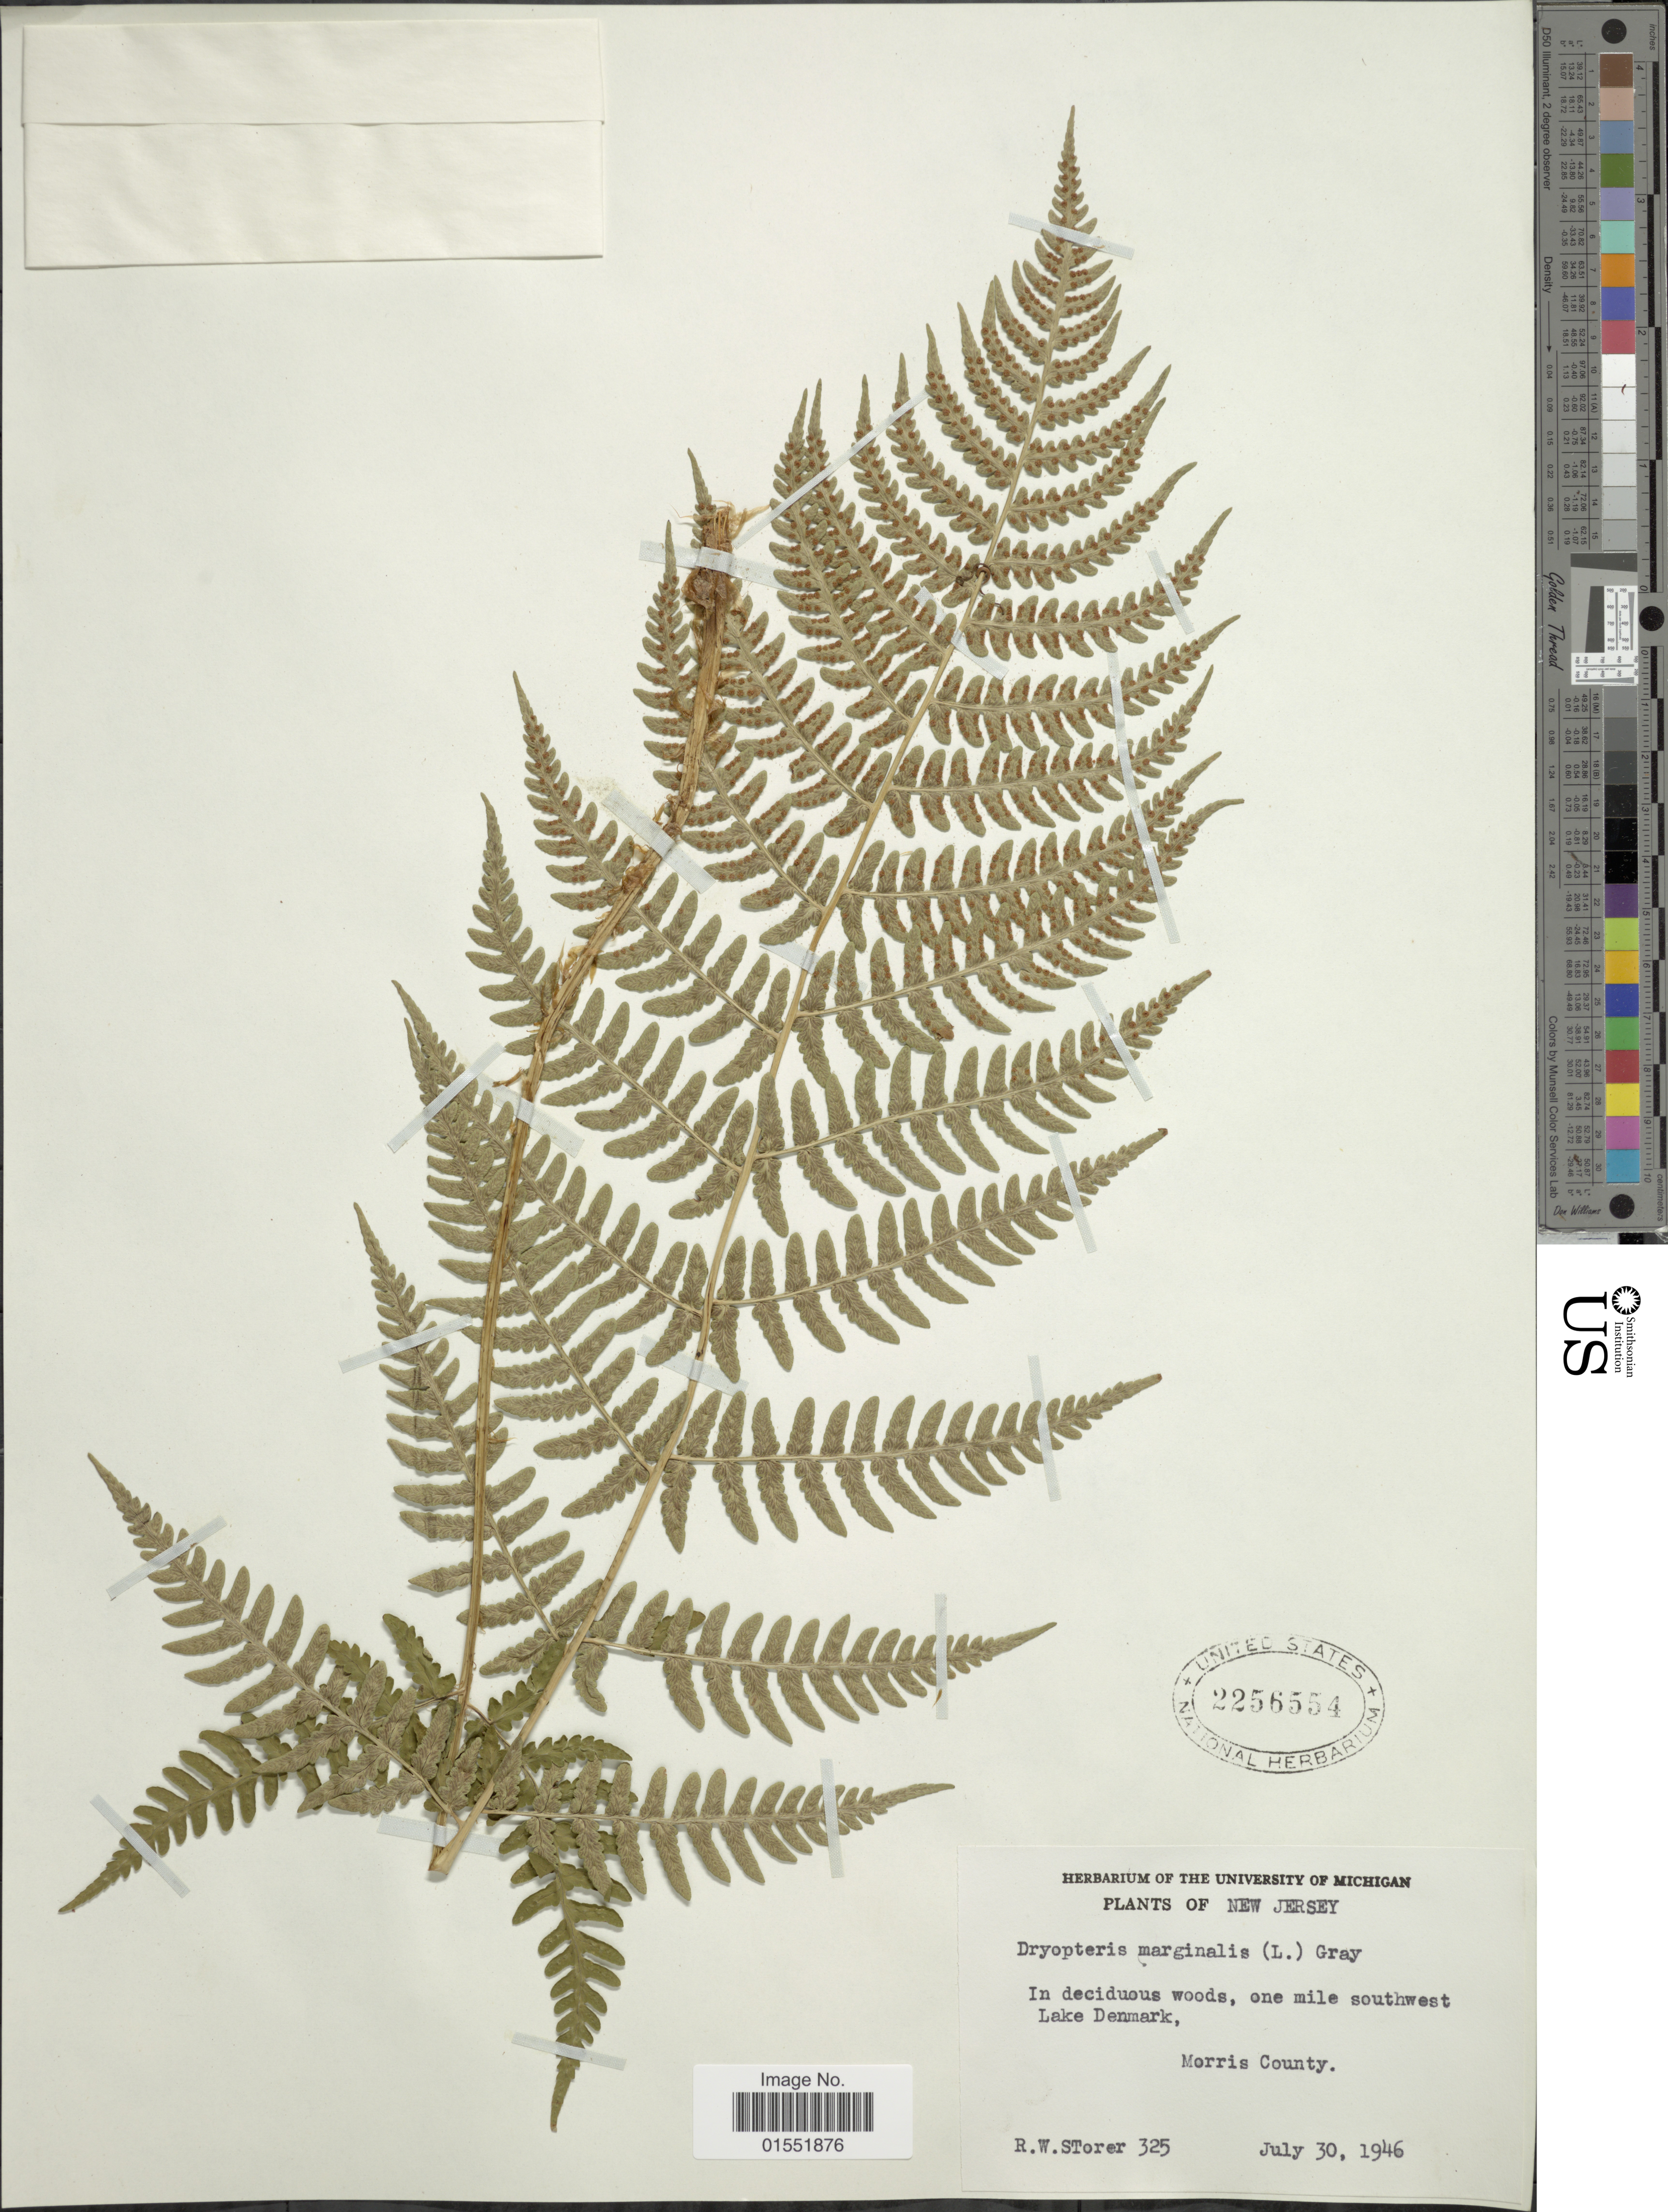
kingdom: Plantae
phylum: Tracheophyta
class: Polypodiopsida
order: Polypodiales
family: Dryopteridaceae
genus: Dryopteris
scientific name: Dryopteris marginalis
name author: (L.) A. Gray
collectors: R. Storer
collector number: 325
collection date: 1946-07-30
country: United States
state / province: New Jersey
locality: One mile southwest Lake Denmark, Morris County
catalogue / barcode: US 2256554